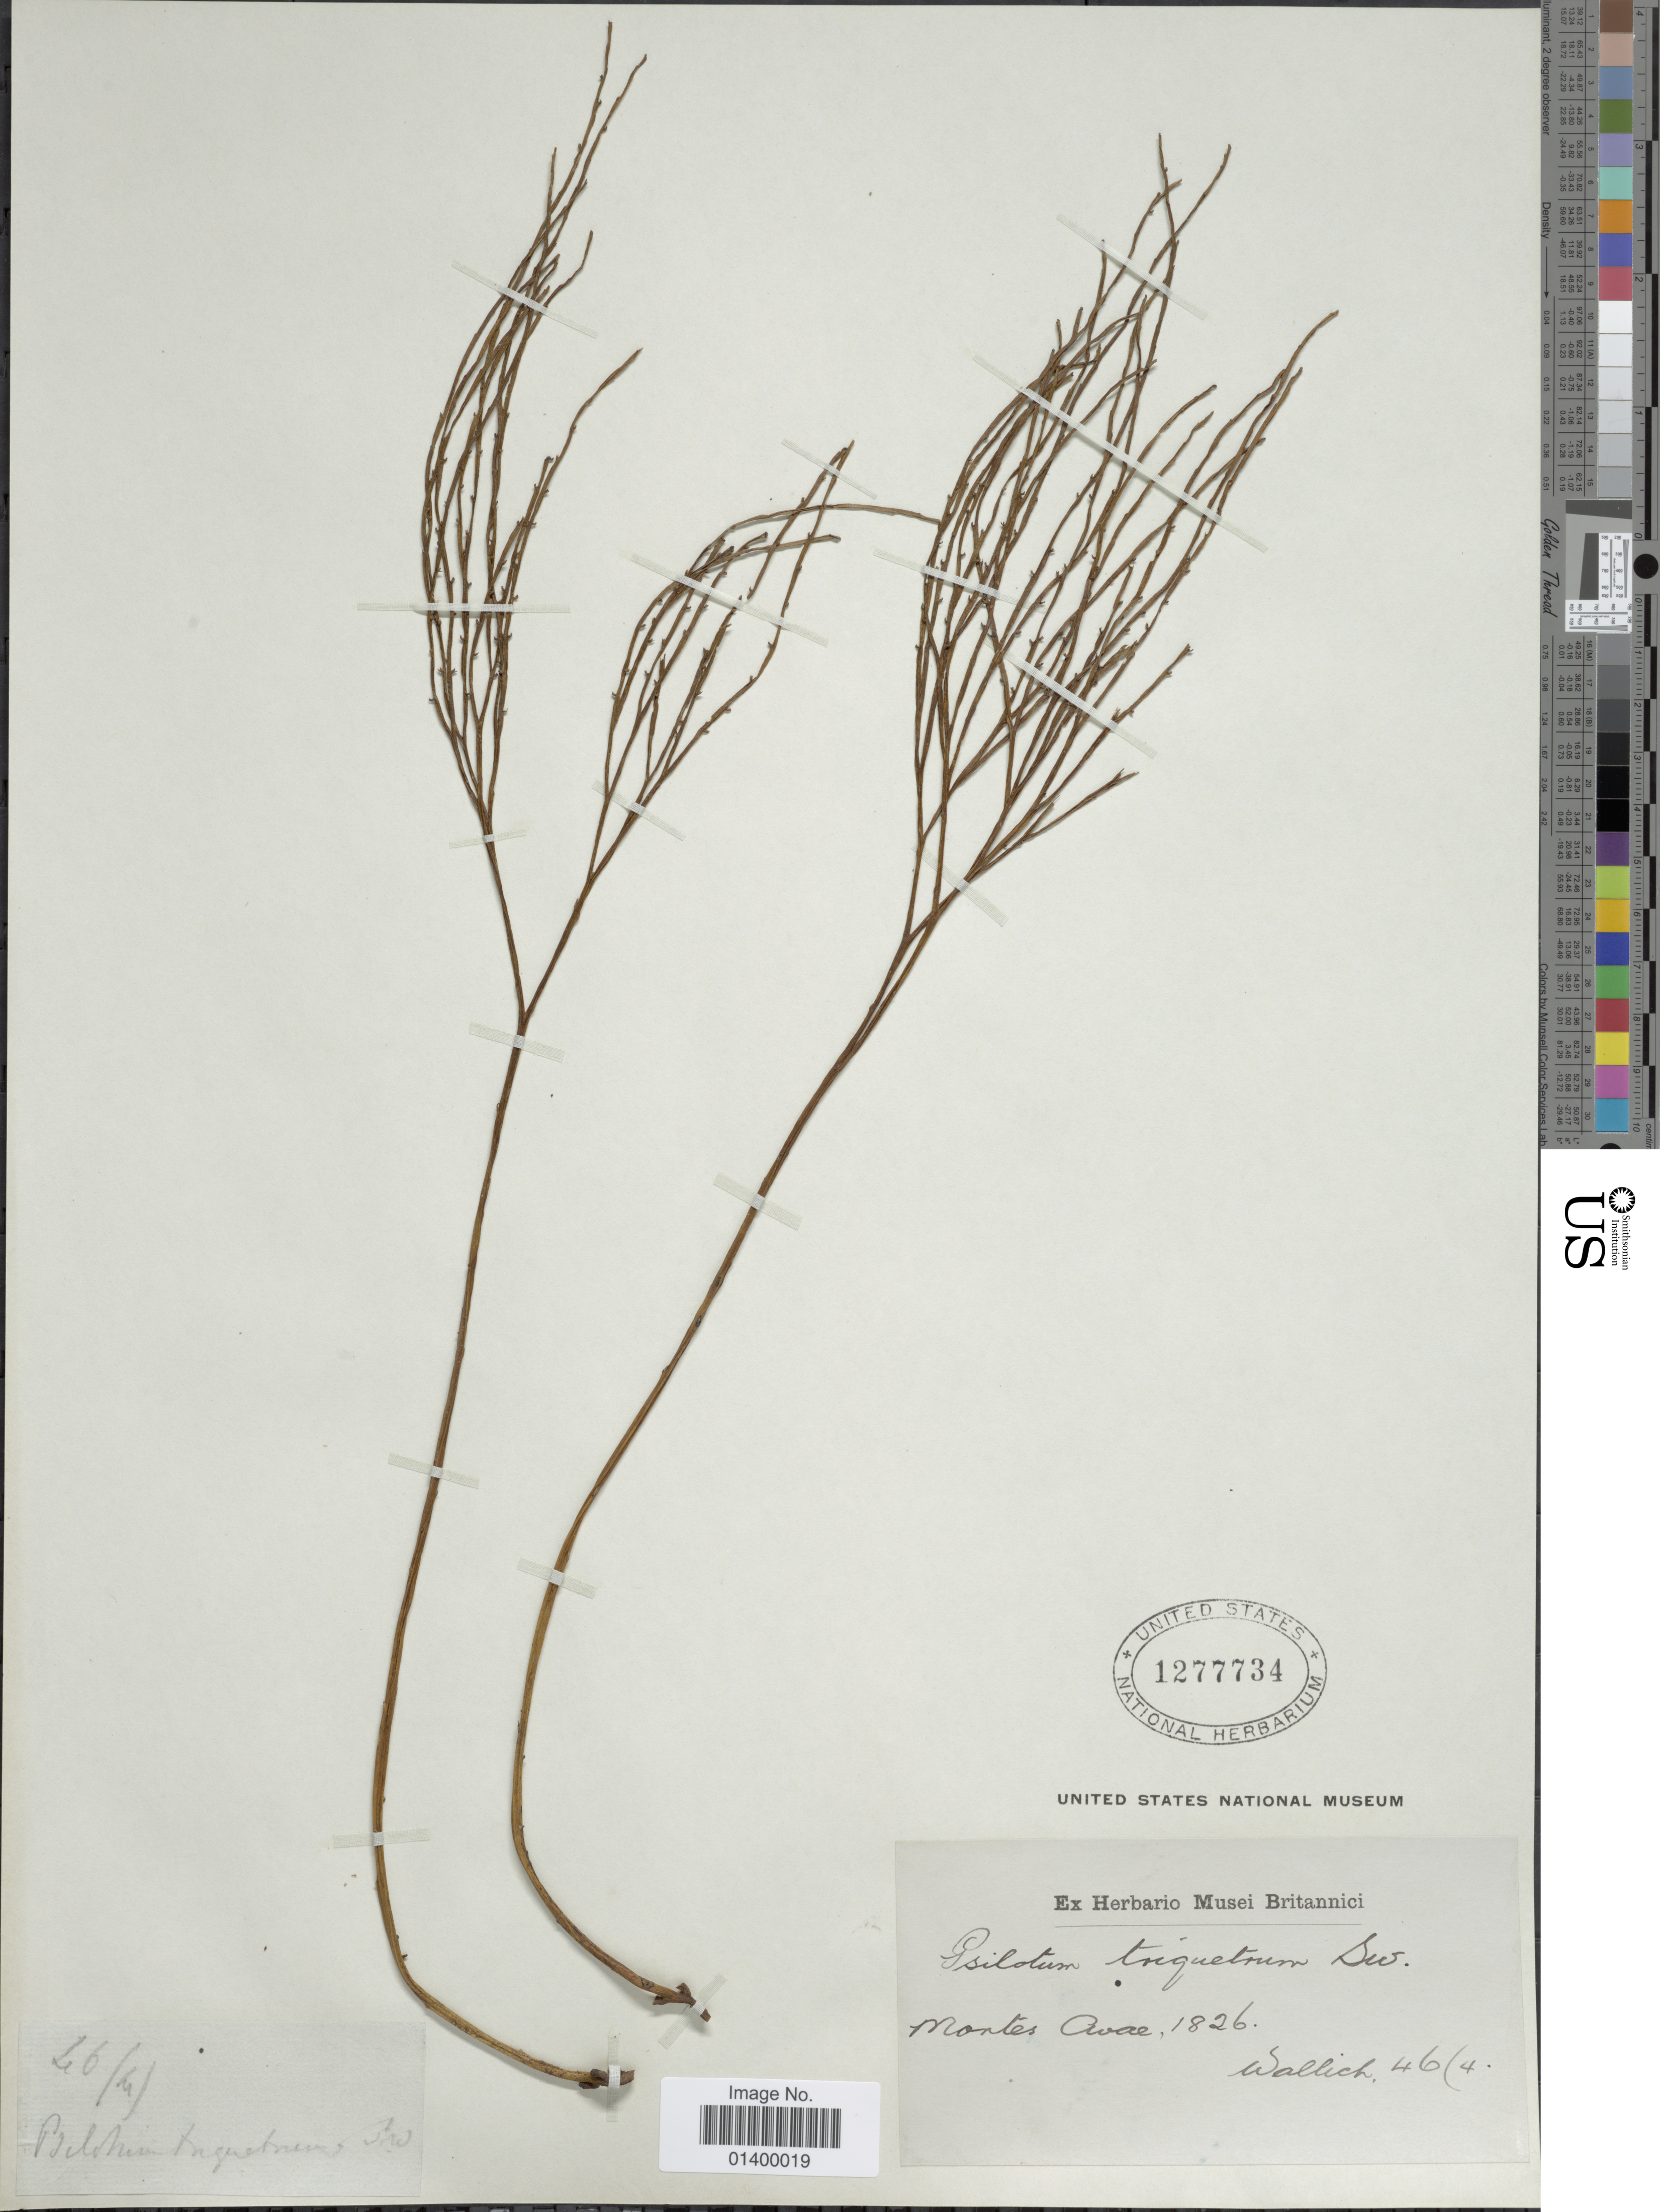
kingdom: Plantae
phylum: Tracheophyta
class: Polypodiopsida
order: Psilotales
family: Psilotaceae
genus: Psilotum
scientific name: Psilotum nudum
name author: (L.) P. Beauv.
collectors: -- Wallich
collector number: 46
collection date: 1826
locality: Montes Avae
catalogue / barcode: US 1277734